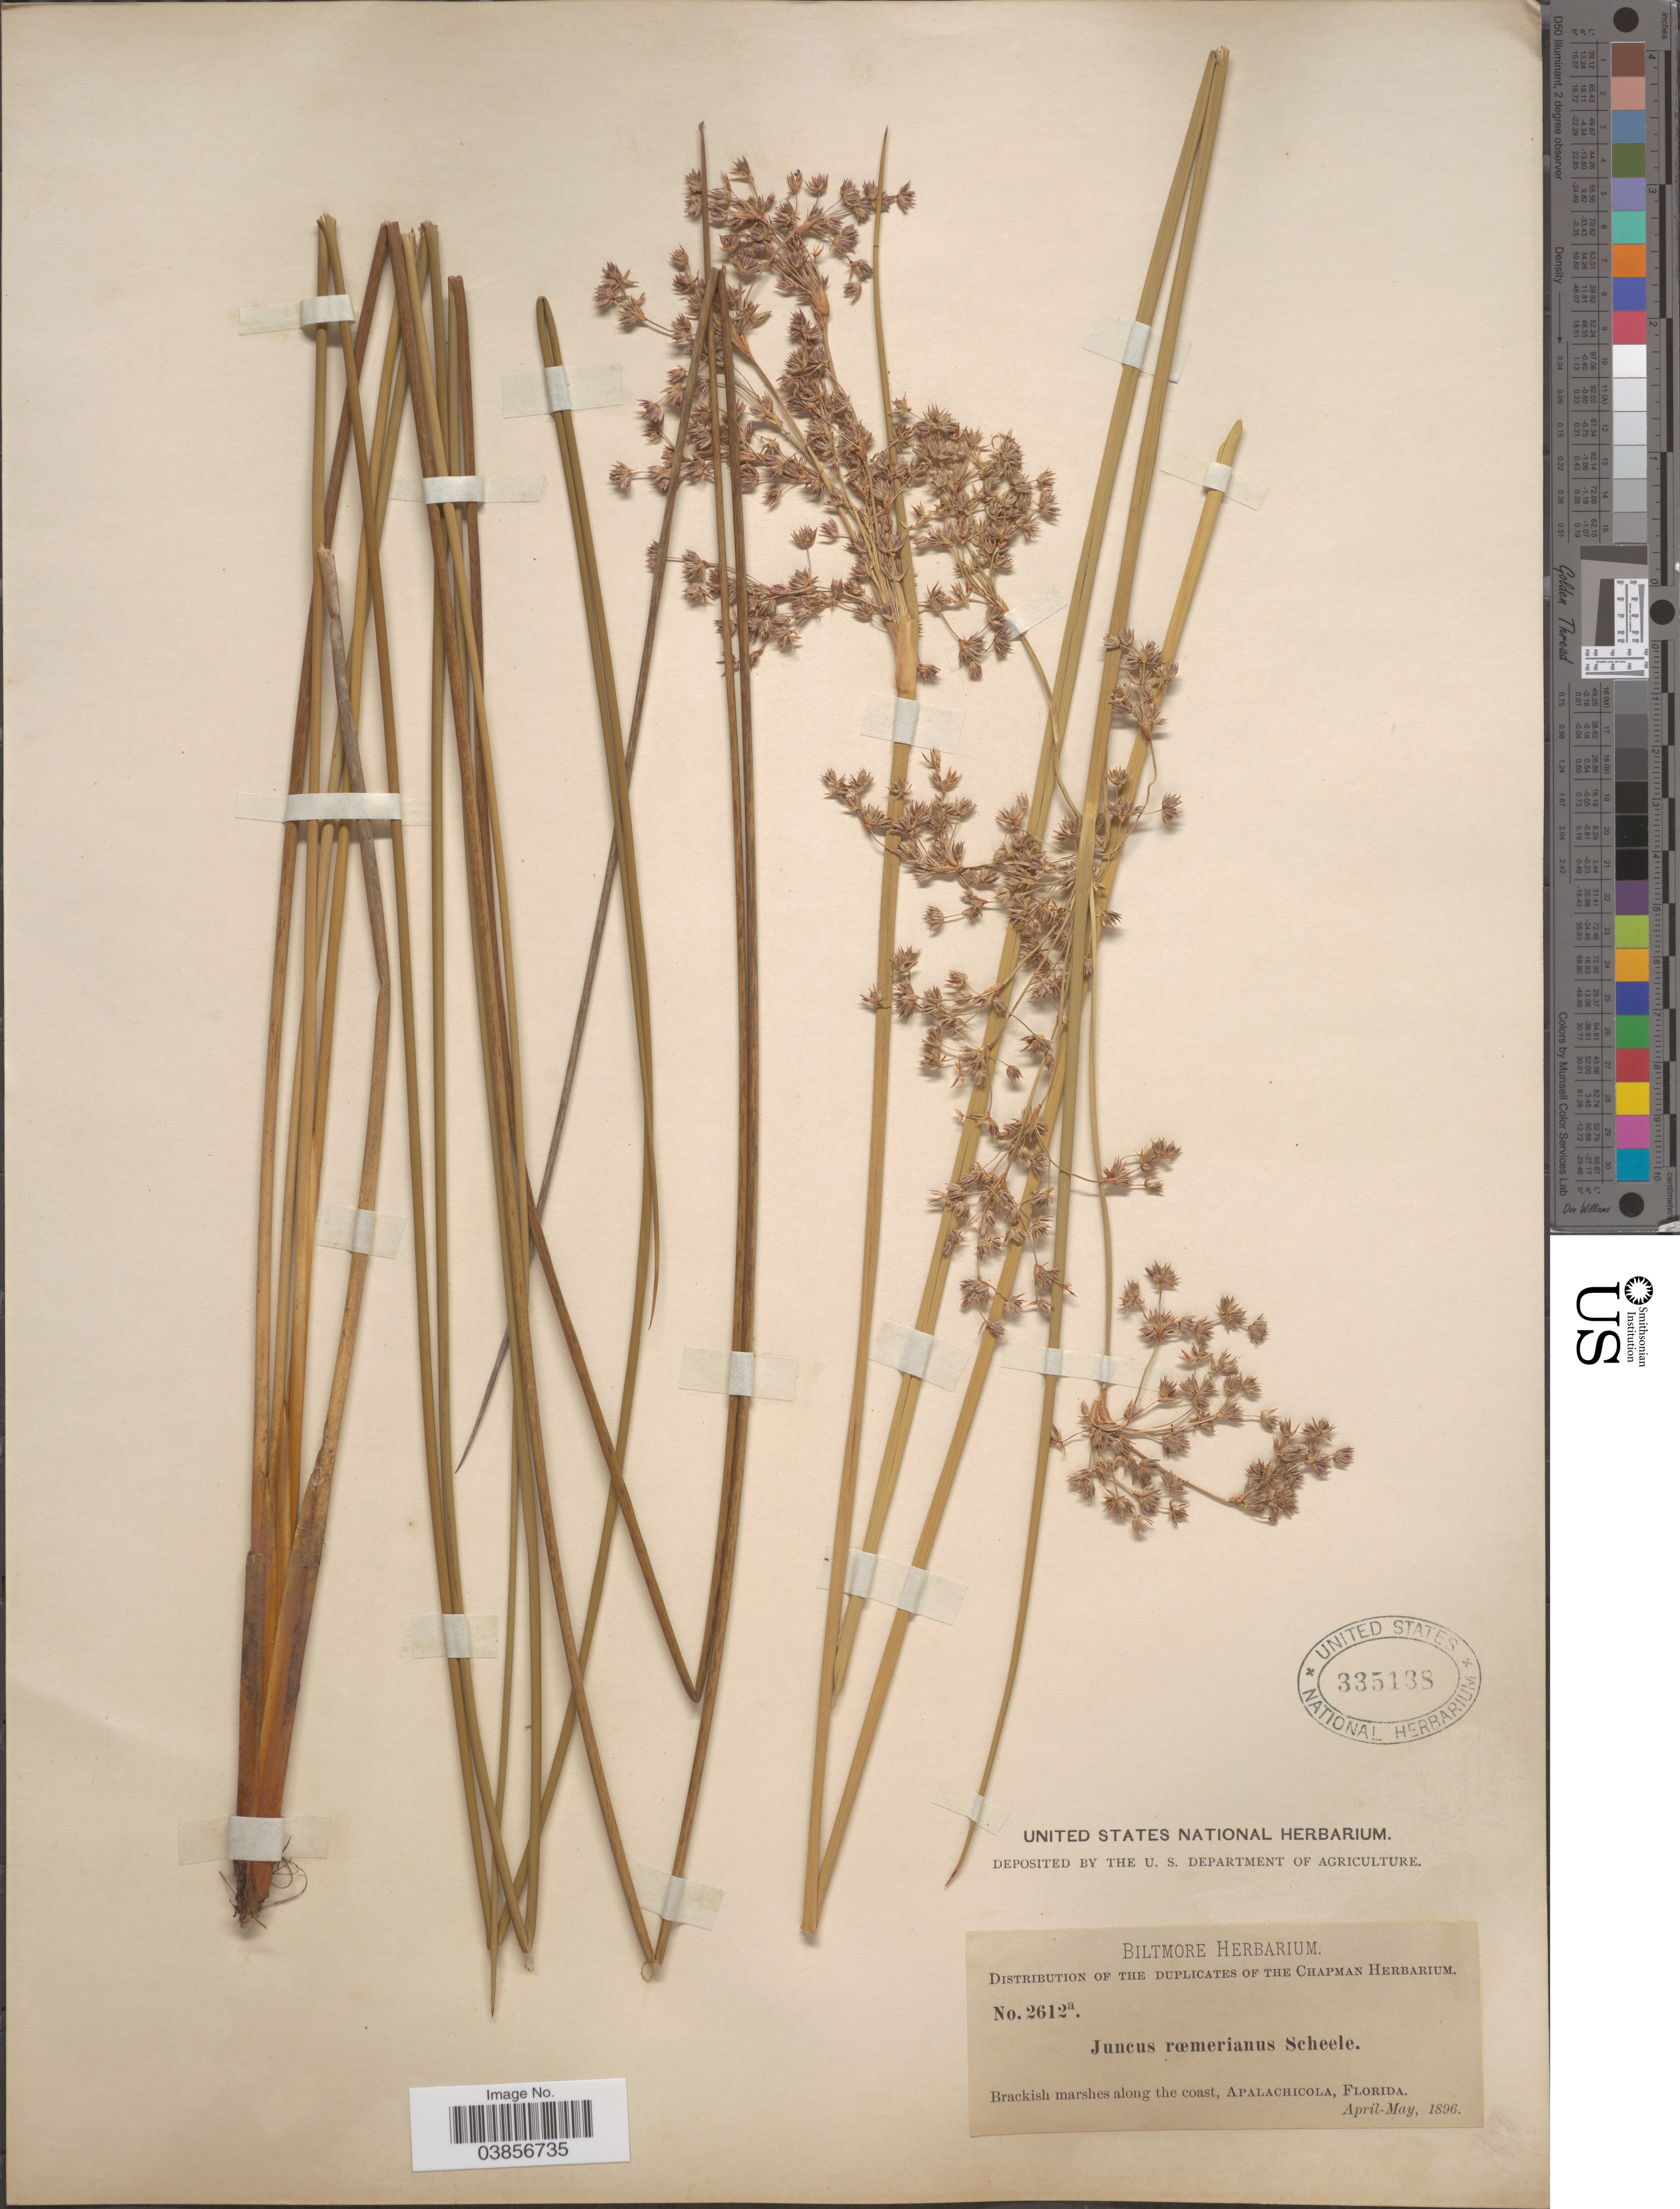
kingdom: Plantae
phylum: Tracheophyta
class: Liliopsida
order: Poales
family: Juncaceae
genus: Juncus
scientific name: Juncus roemerianus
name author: Scheele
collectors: ex herb. Biltmore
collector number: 2612a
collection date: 1896-04/1896-05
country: United States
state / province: Florida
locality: Along the coast, Apalachicola.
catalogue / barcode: US 335138